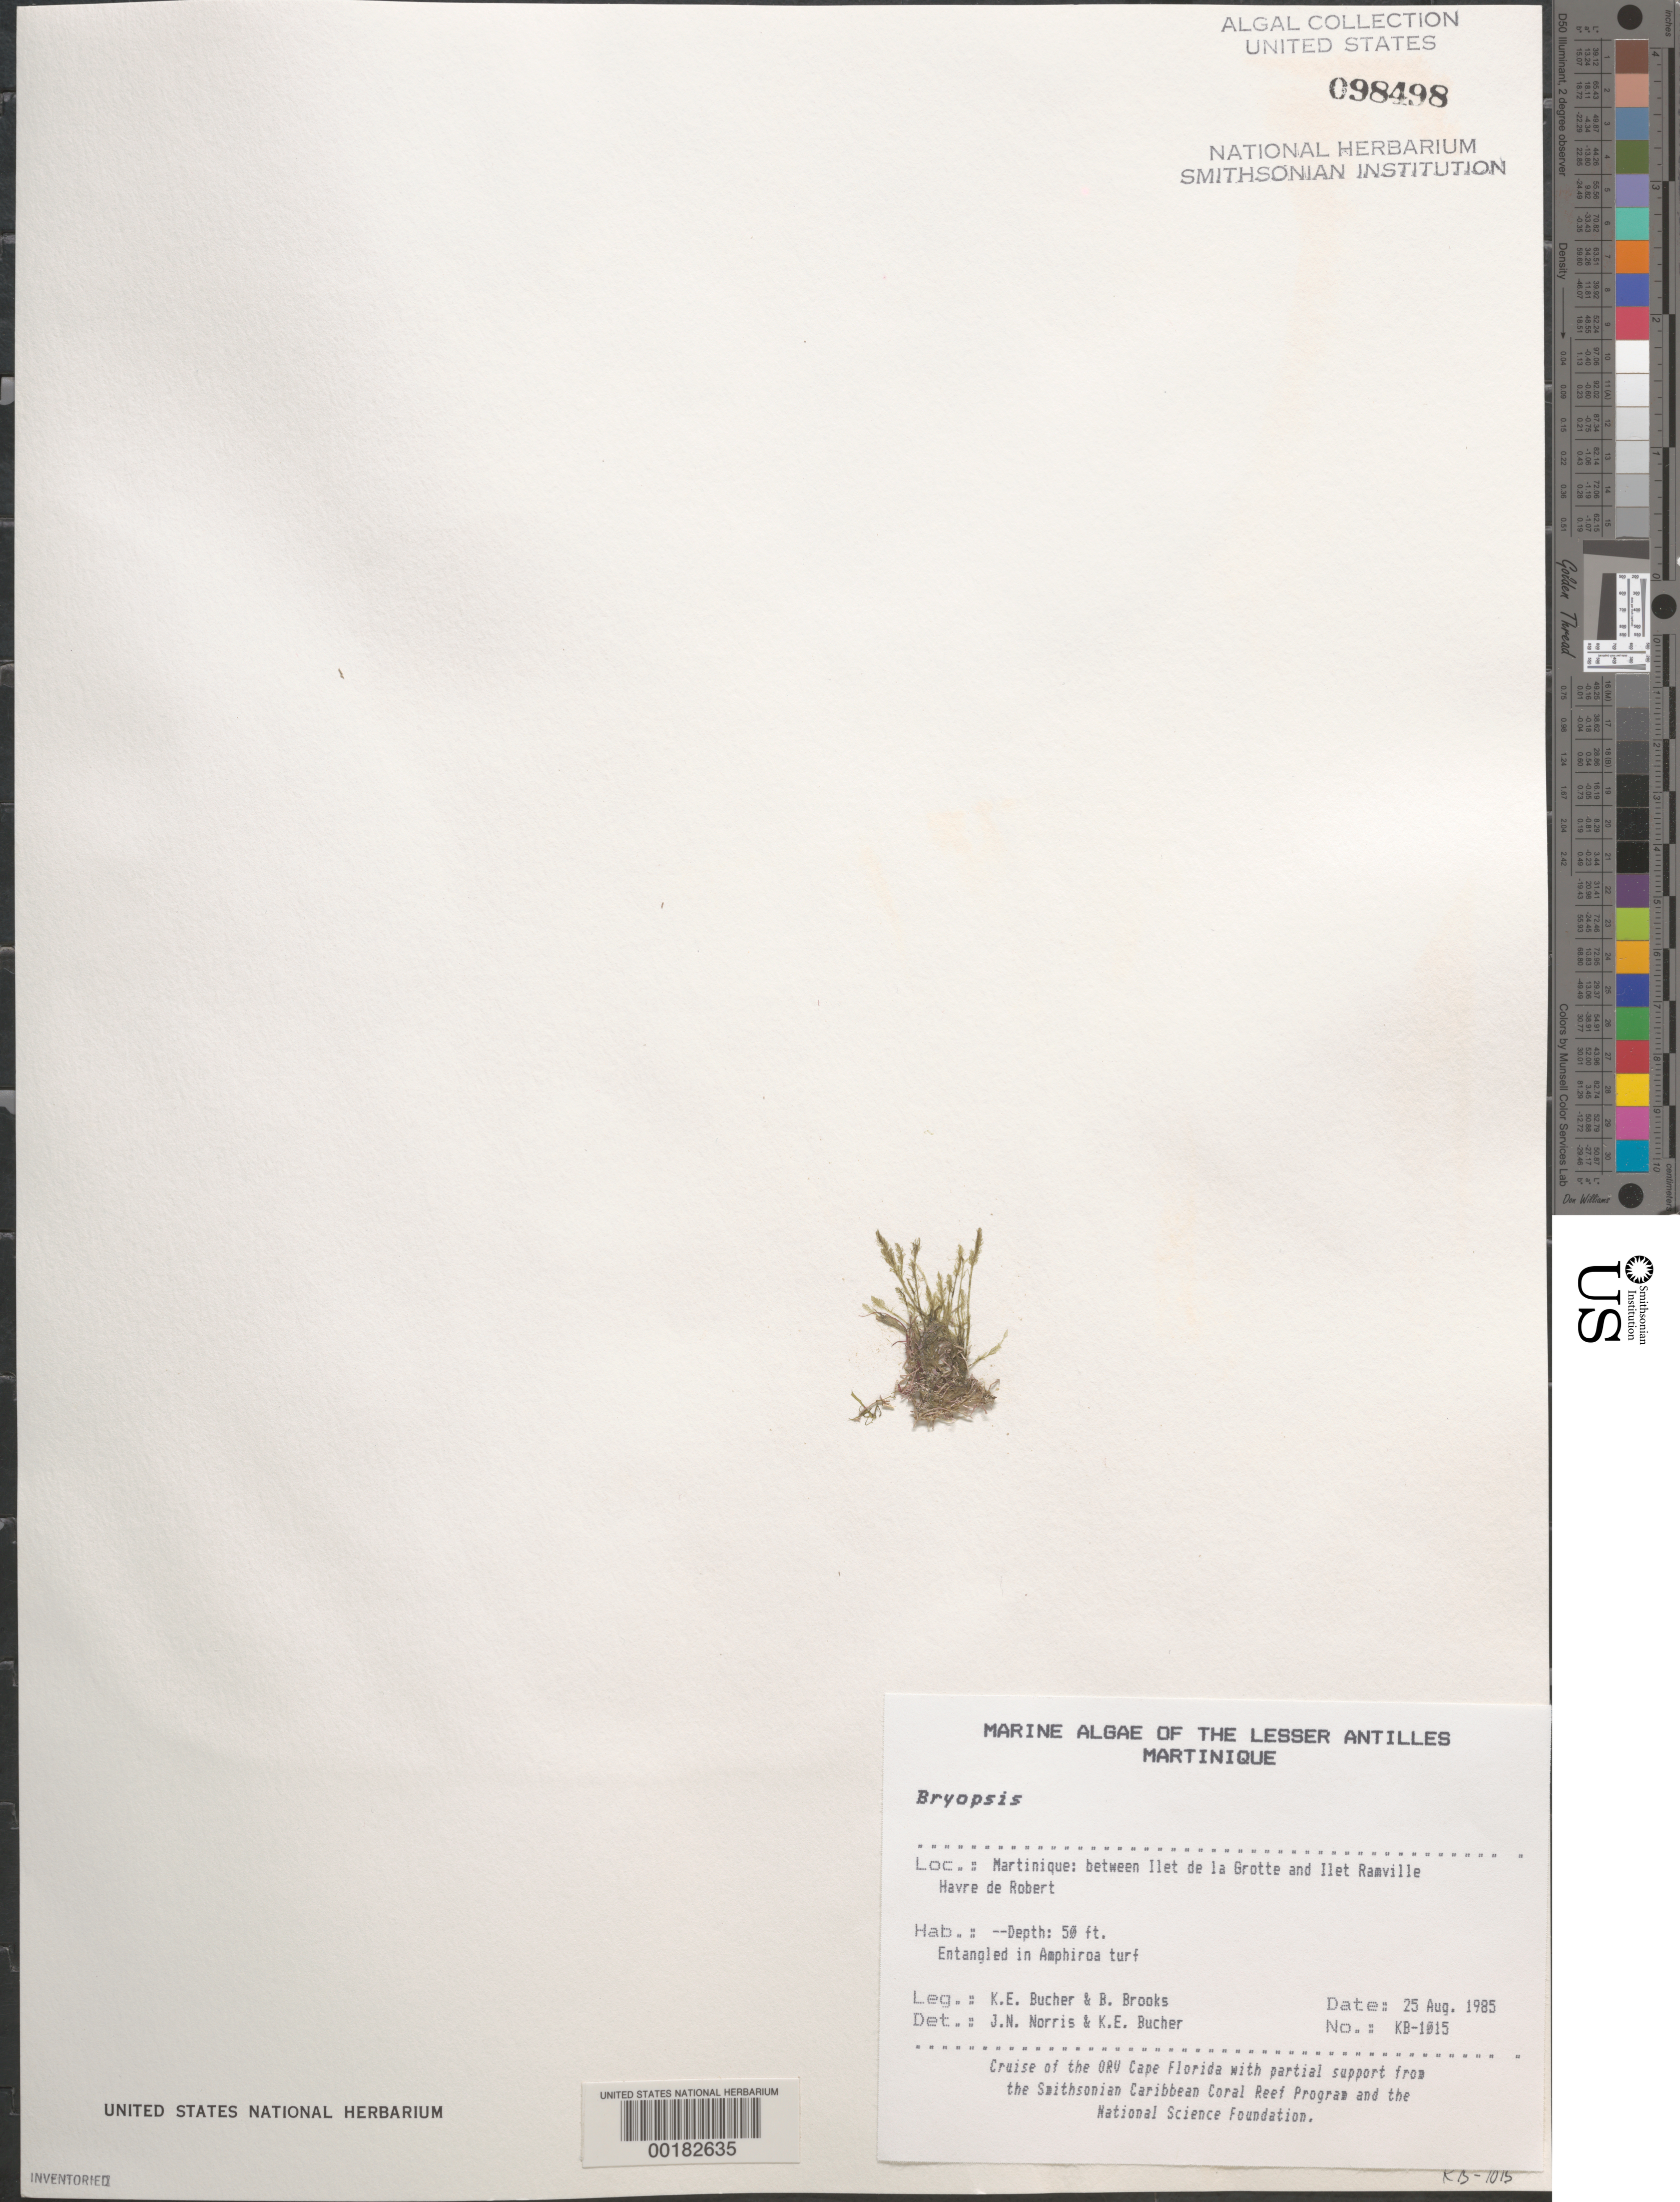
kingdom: Plantae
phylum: Chlorophyta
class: Ulvophyceae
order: Bryopsidales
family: Bryopsidaceae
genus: Bryopsis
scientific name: Bryopsis sp.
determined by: Norris, J. N.; Bucher, K. E.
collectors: K. E. Bucher & B. Brooks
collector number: Kb-1015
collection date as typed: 25 Aug 1985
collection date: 1985-08-25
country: Martinique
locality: Between Ilet de la Grotte and Ilet de Ramville, Havre du Robert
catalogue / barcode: US 98498